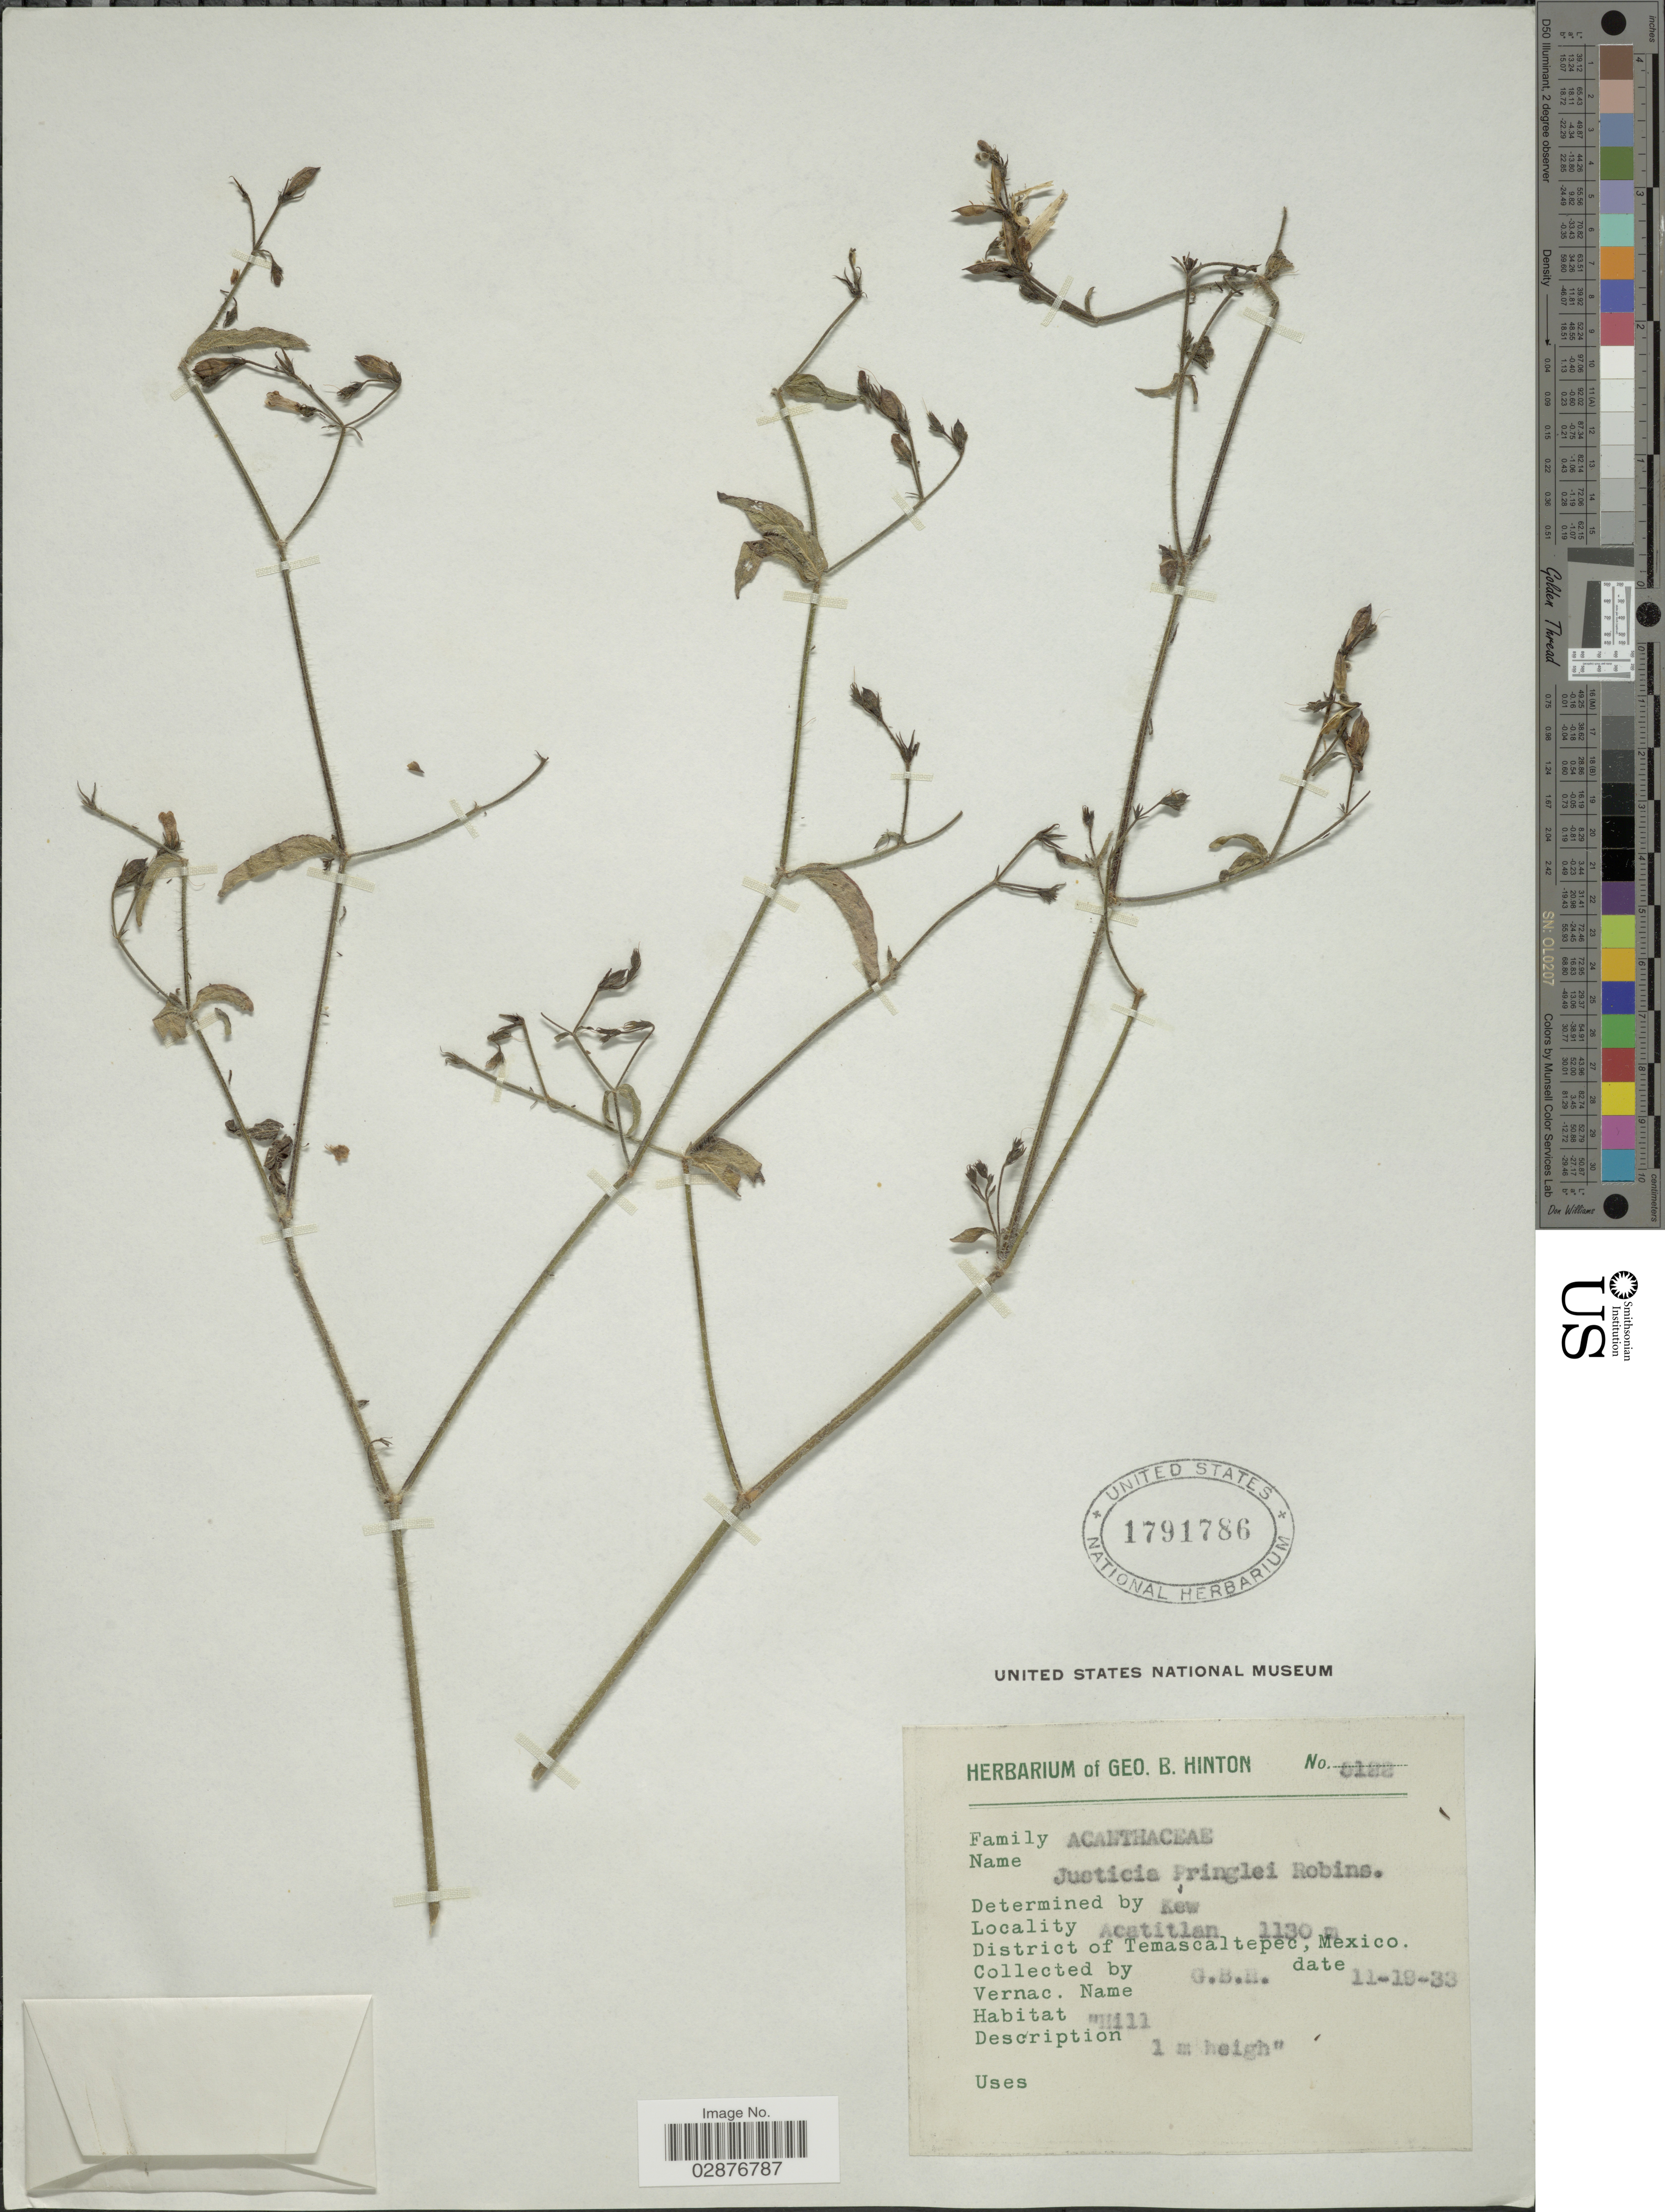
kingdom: Plantae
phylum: Tracheophyta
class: Magnoliopsida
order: Lamiales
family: Acanthaceae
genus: Justicia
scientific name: Justicia pringlei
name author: B.L. Rob.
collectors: G. B. Hinton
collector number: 5122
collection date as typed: Transcribed d/m/y: 19/11/33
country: Mexico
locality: Acatitlan, District of Temascaltepec.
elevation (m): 1130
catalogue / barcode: US 1791786